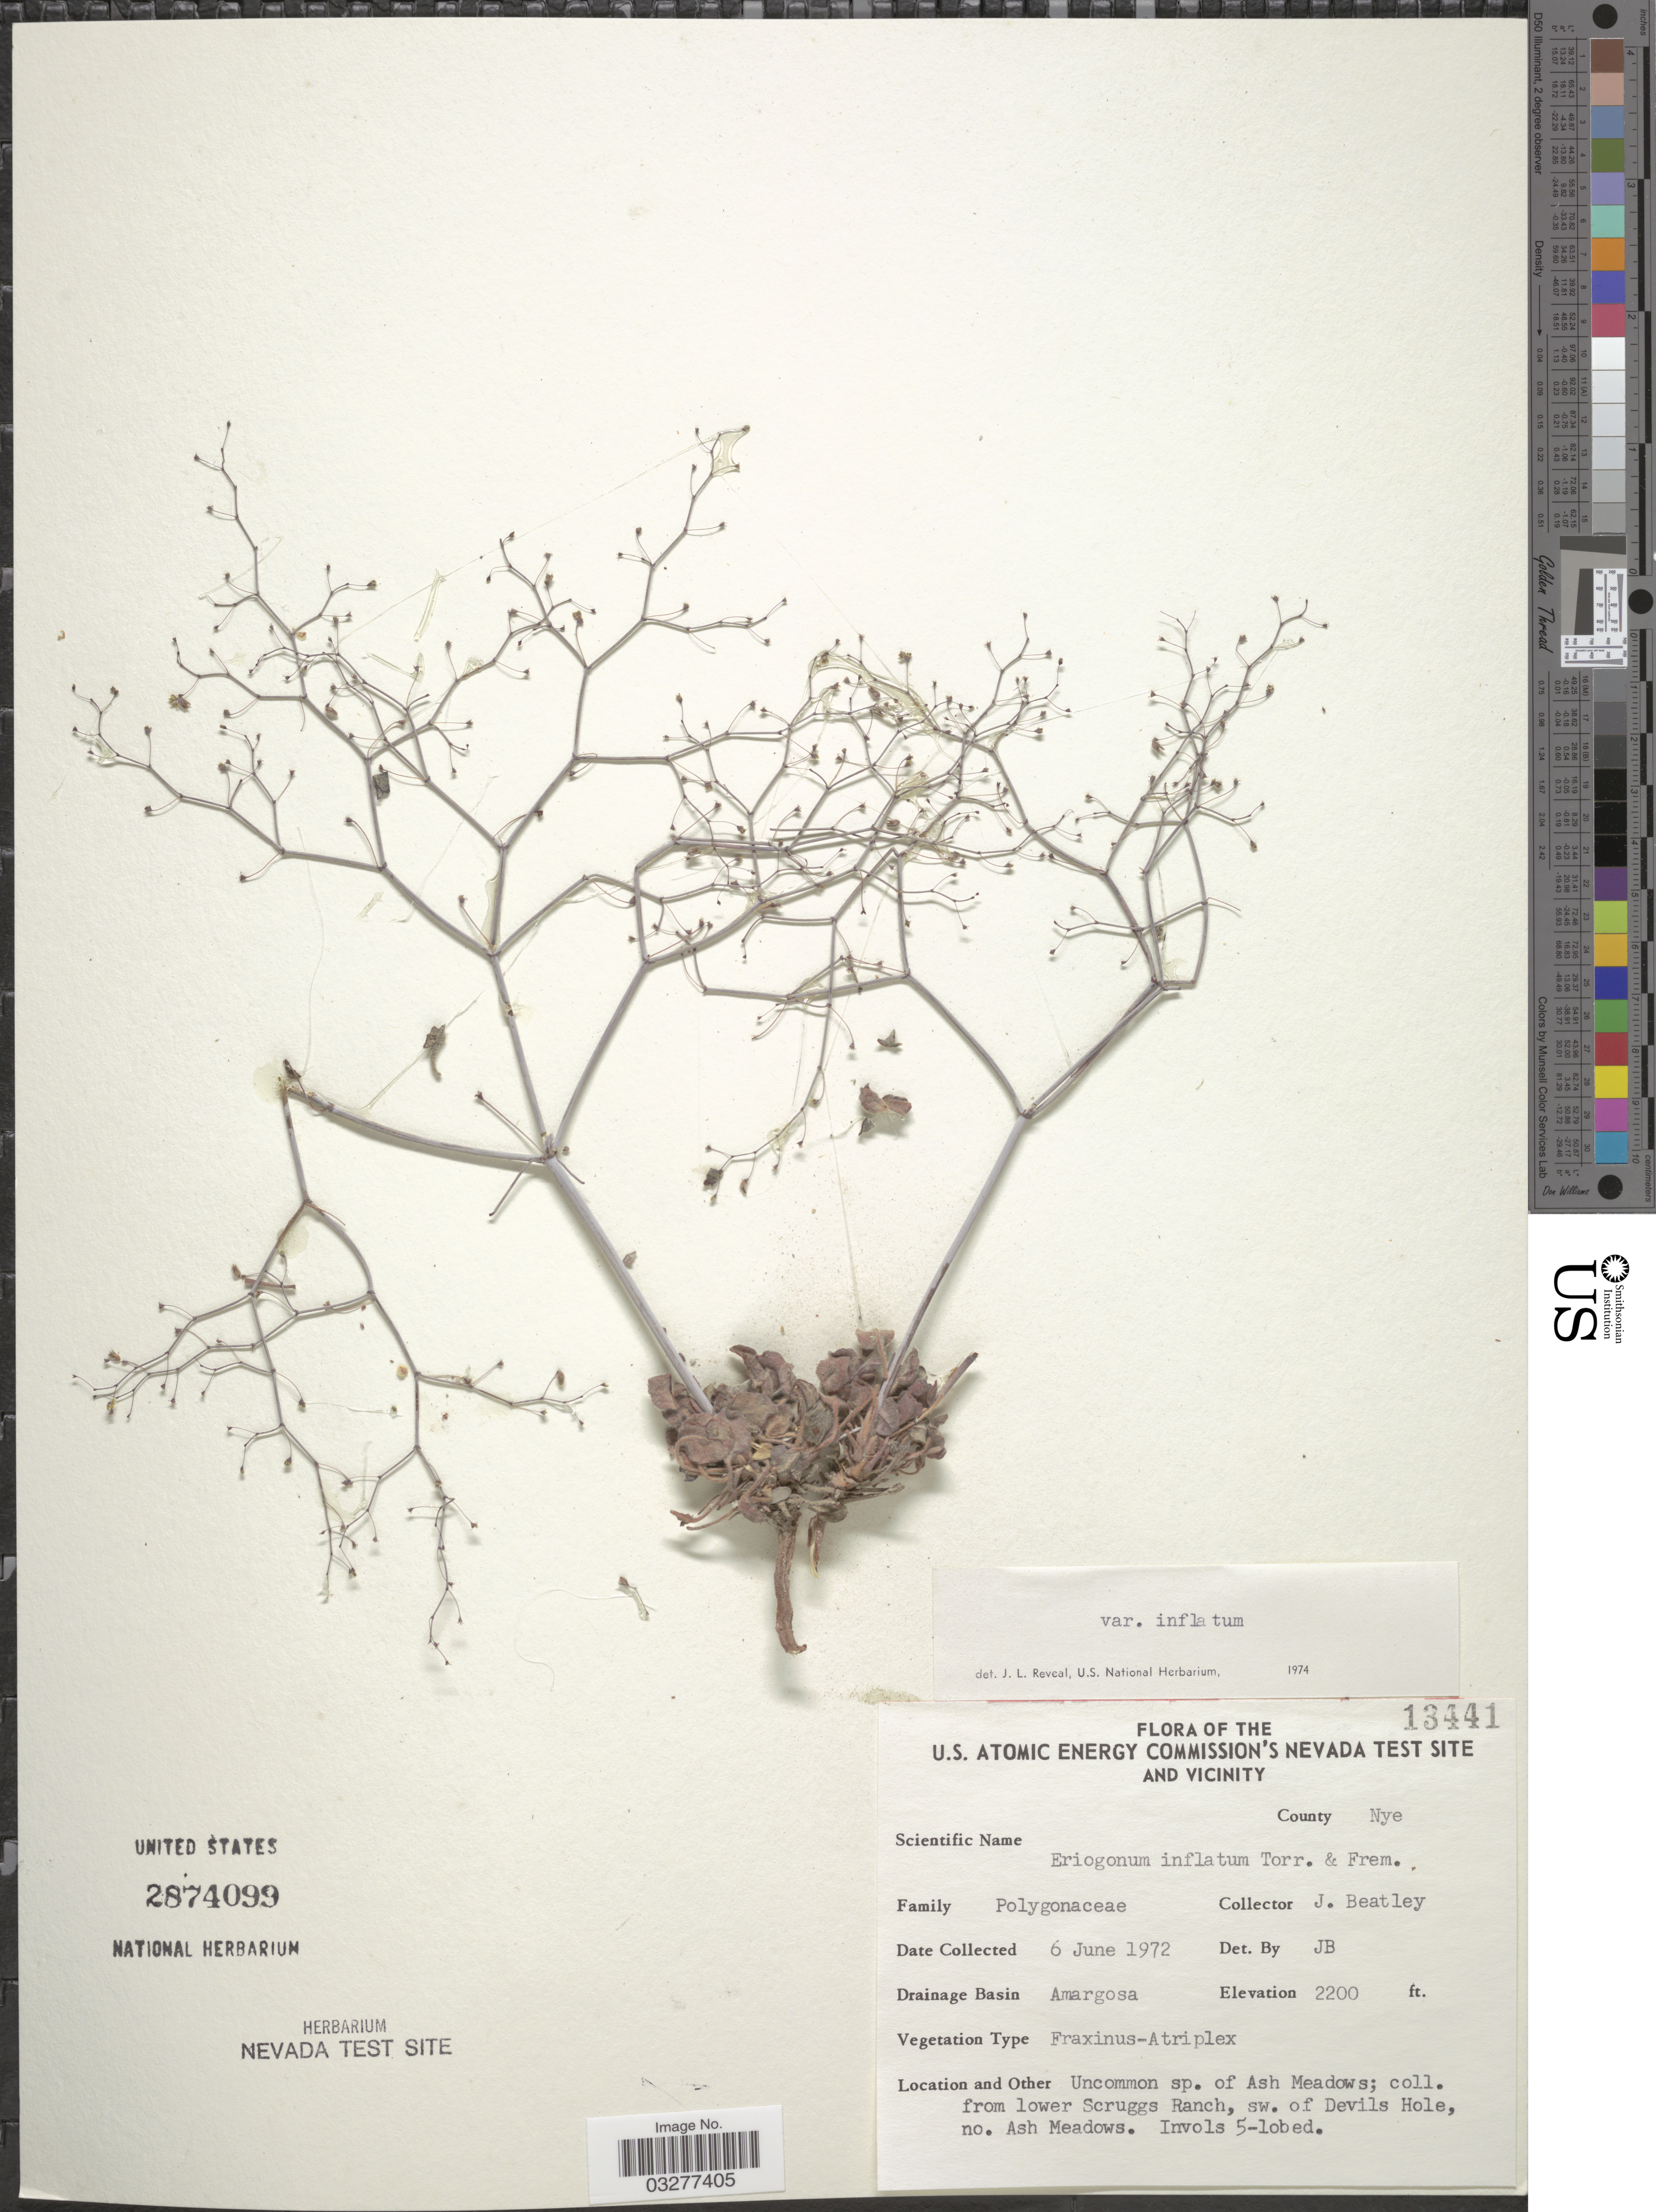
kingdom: Plantae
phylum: Tracheophyta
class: Magnoliopsida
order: Caryophyllales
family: Polygonaceae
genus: Eriogonum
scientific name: Eriogonum inflatum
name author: Torr. & Frém.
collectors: J. C. Beatley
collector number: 13441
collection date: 1972-06-06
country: United States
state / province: Nevada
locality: U. S. Atomic Energy Commission's Nevada Test Site and Vicinity. County Nye. Drainage Basin Amargosa. Lower Scruggs Ranch, sw. of Devils Hole, no. Ash Meadows.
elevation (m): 671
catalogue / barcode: US 2874099